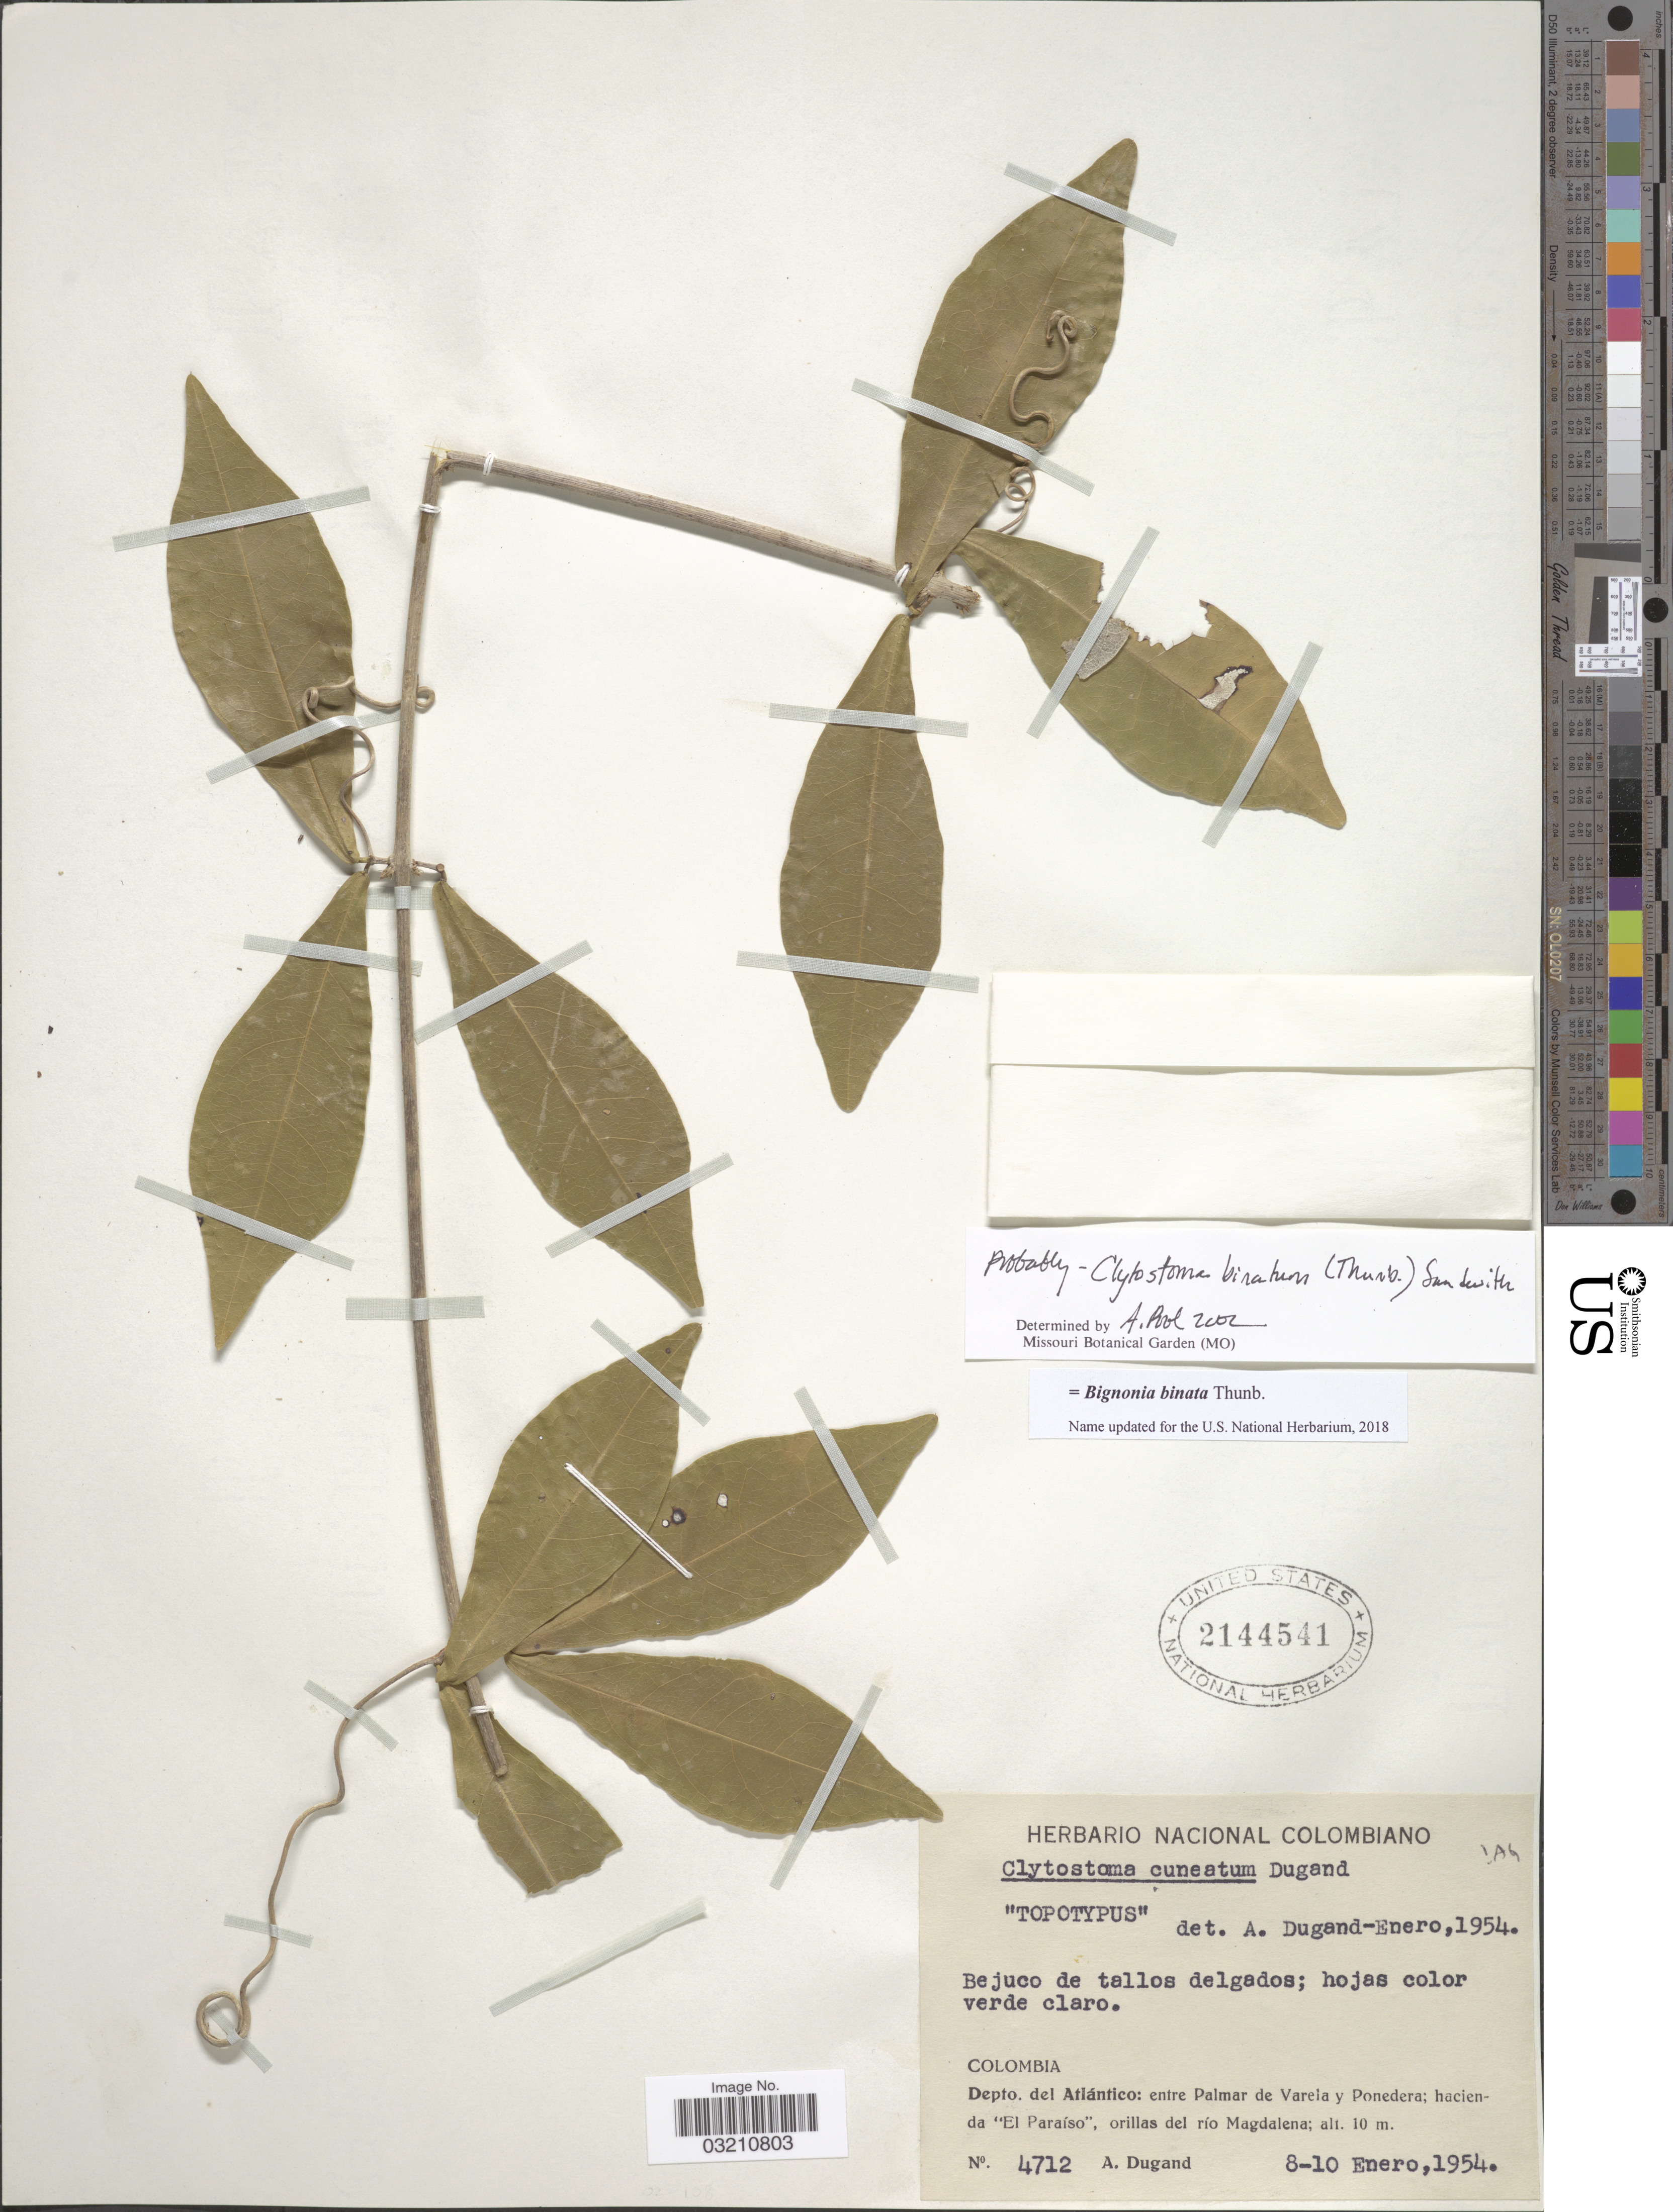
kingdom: Plantae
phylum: Tracheophyta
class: Magnoliopsida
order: Lamiales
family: Bignoniaceae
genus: Bignonia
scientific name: Bignonia binata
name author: Thunb.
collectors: A. Dugand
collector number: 4712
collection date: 1954-01-08/1954-01-10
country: Colombia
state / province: Atlántico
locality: Depto. del Atlántico: entre Palmar de Varela y Ponedera; haciendo "El Paraíso", orillas del río Magdalena.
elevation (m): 10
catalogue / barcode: US 2144541